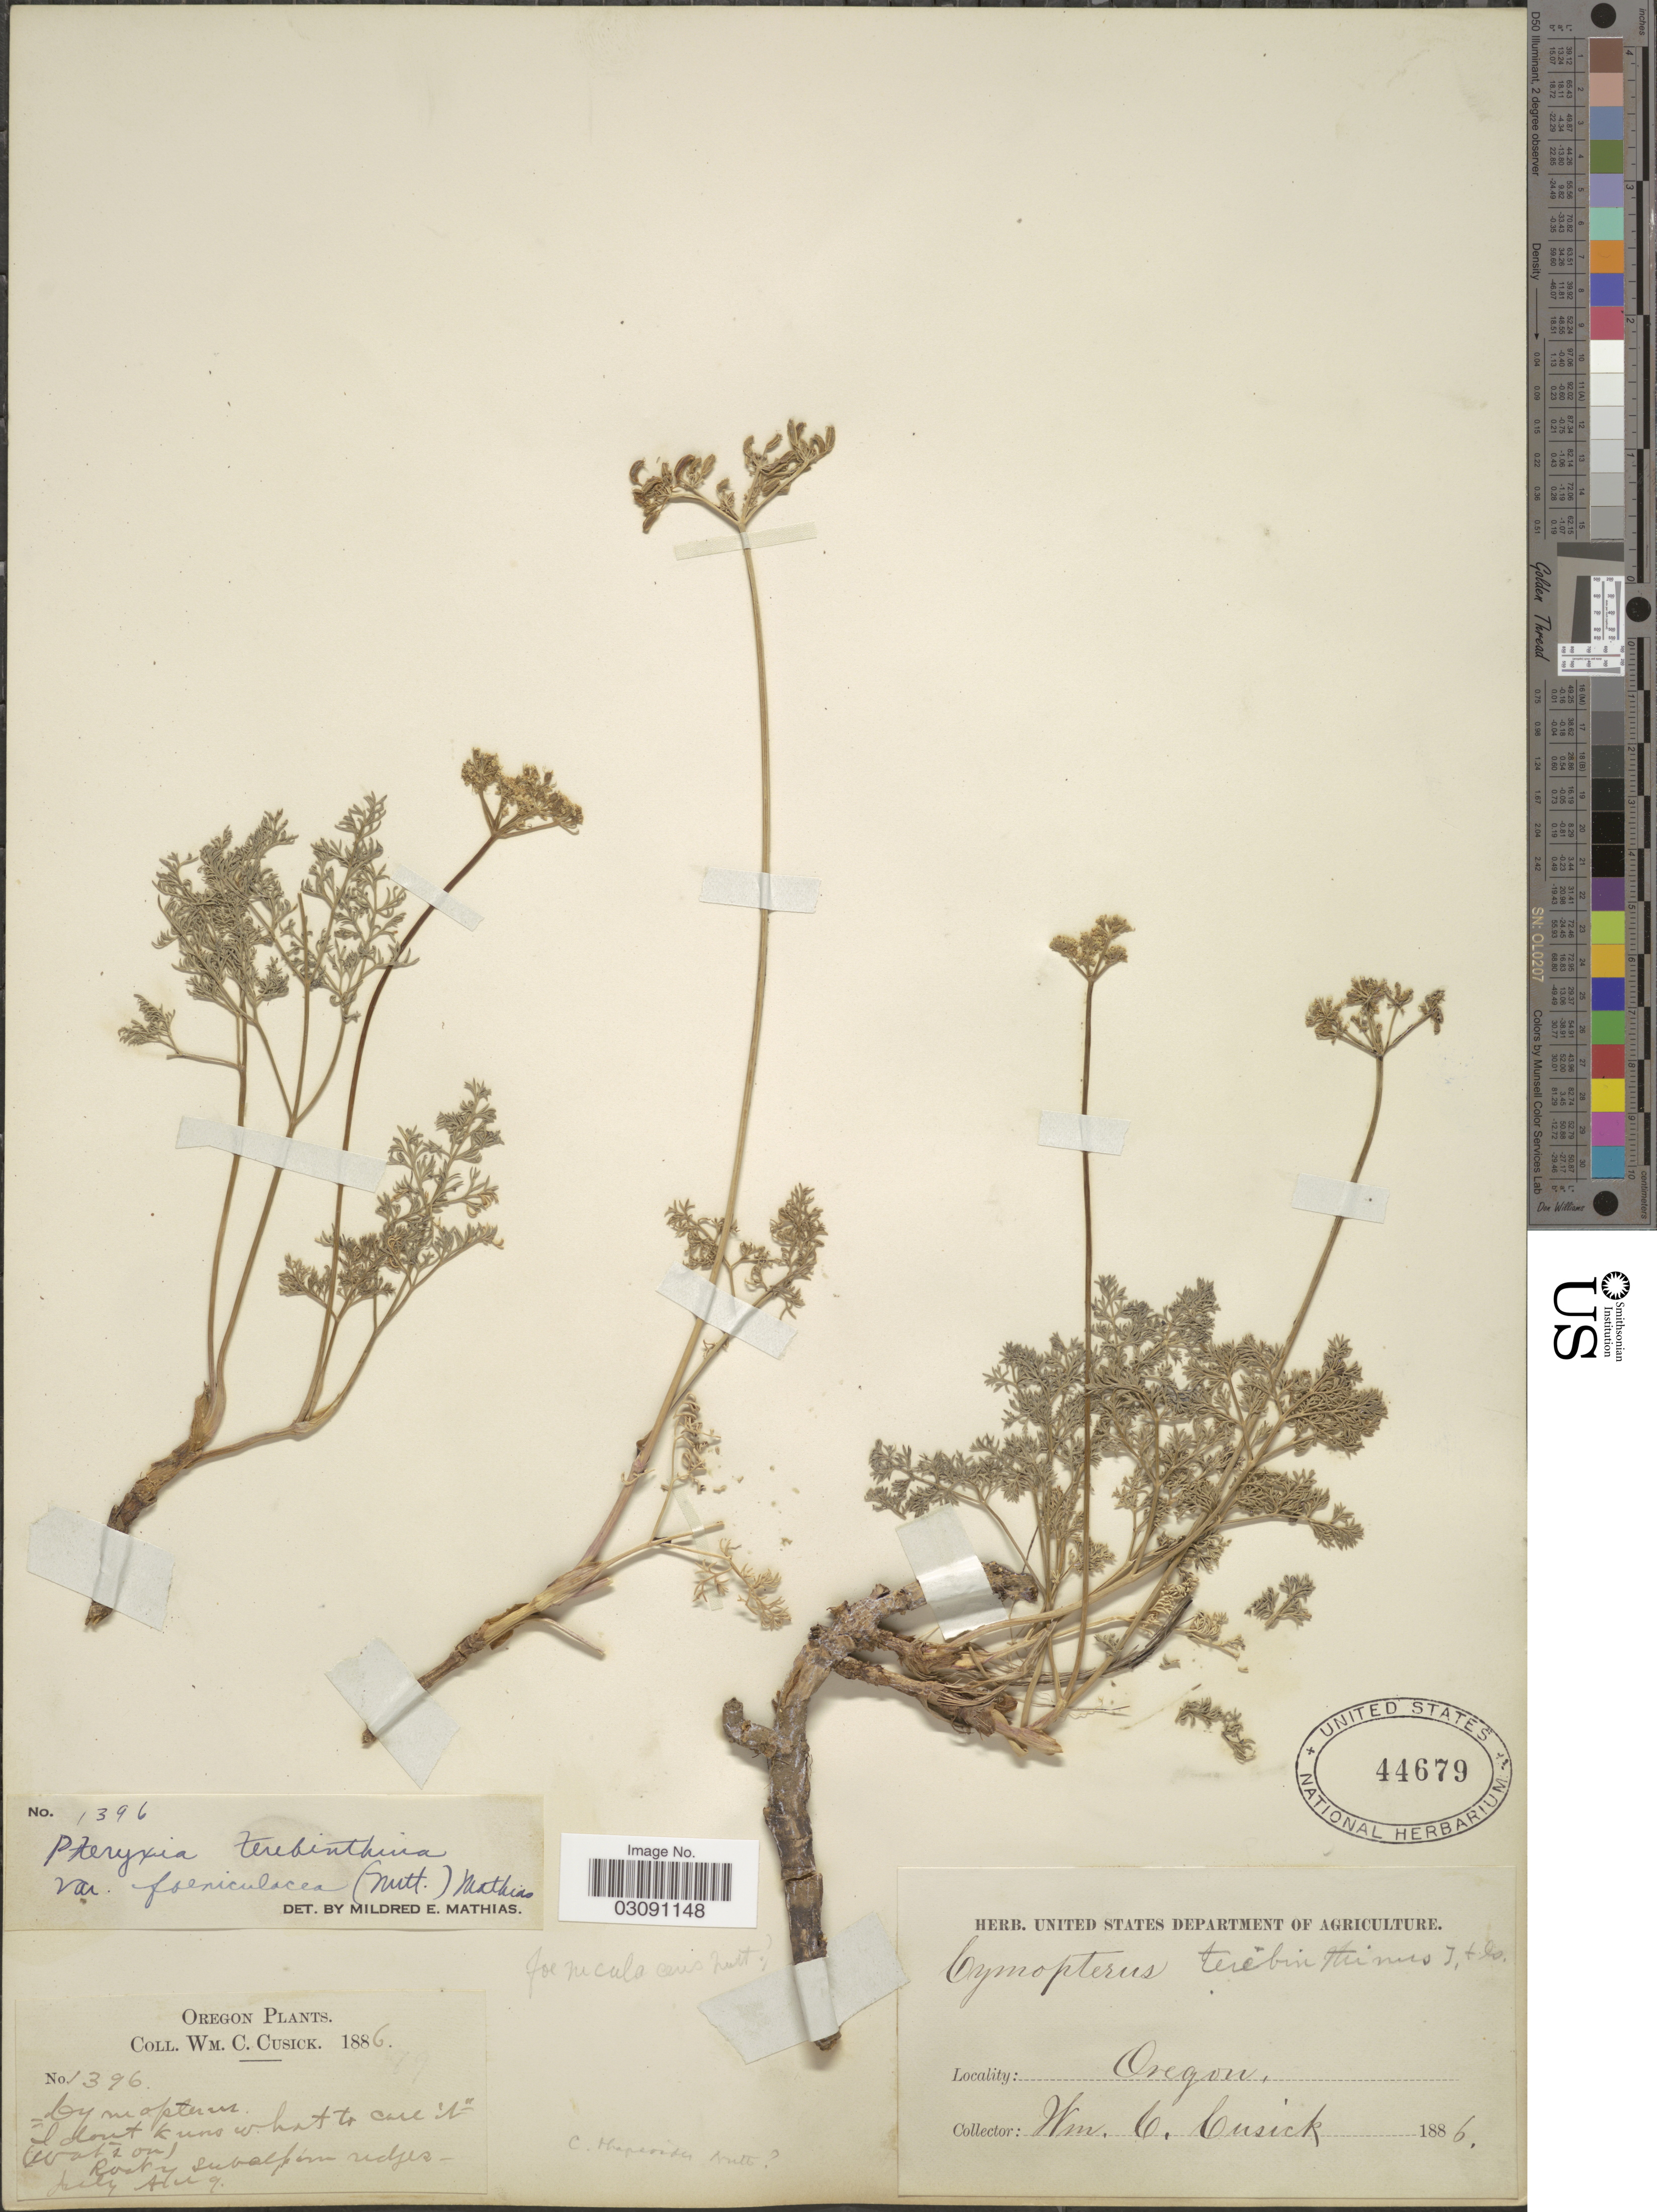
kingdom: Plantae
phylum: Tracheophyta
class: Magnoliopsida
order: Apiales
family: Apiaceae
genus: Pteryxia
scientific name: Pteryxia terebinthina var. foeniculacea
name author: (Torr. & A. Gray) Mathias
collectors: W. C. Cusick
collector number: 1396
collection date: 1886-07/1886-08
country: United States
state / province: Oregon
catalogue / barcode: US 44679